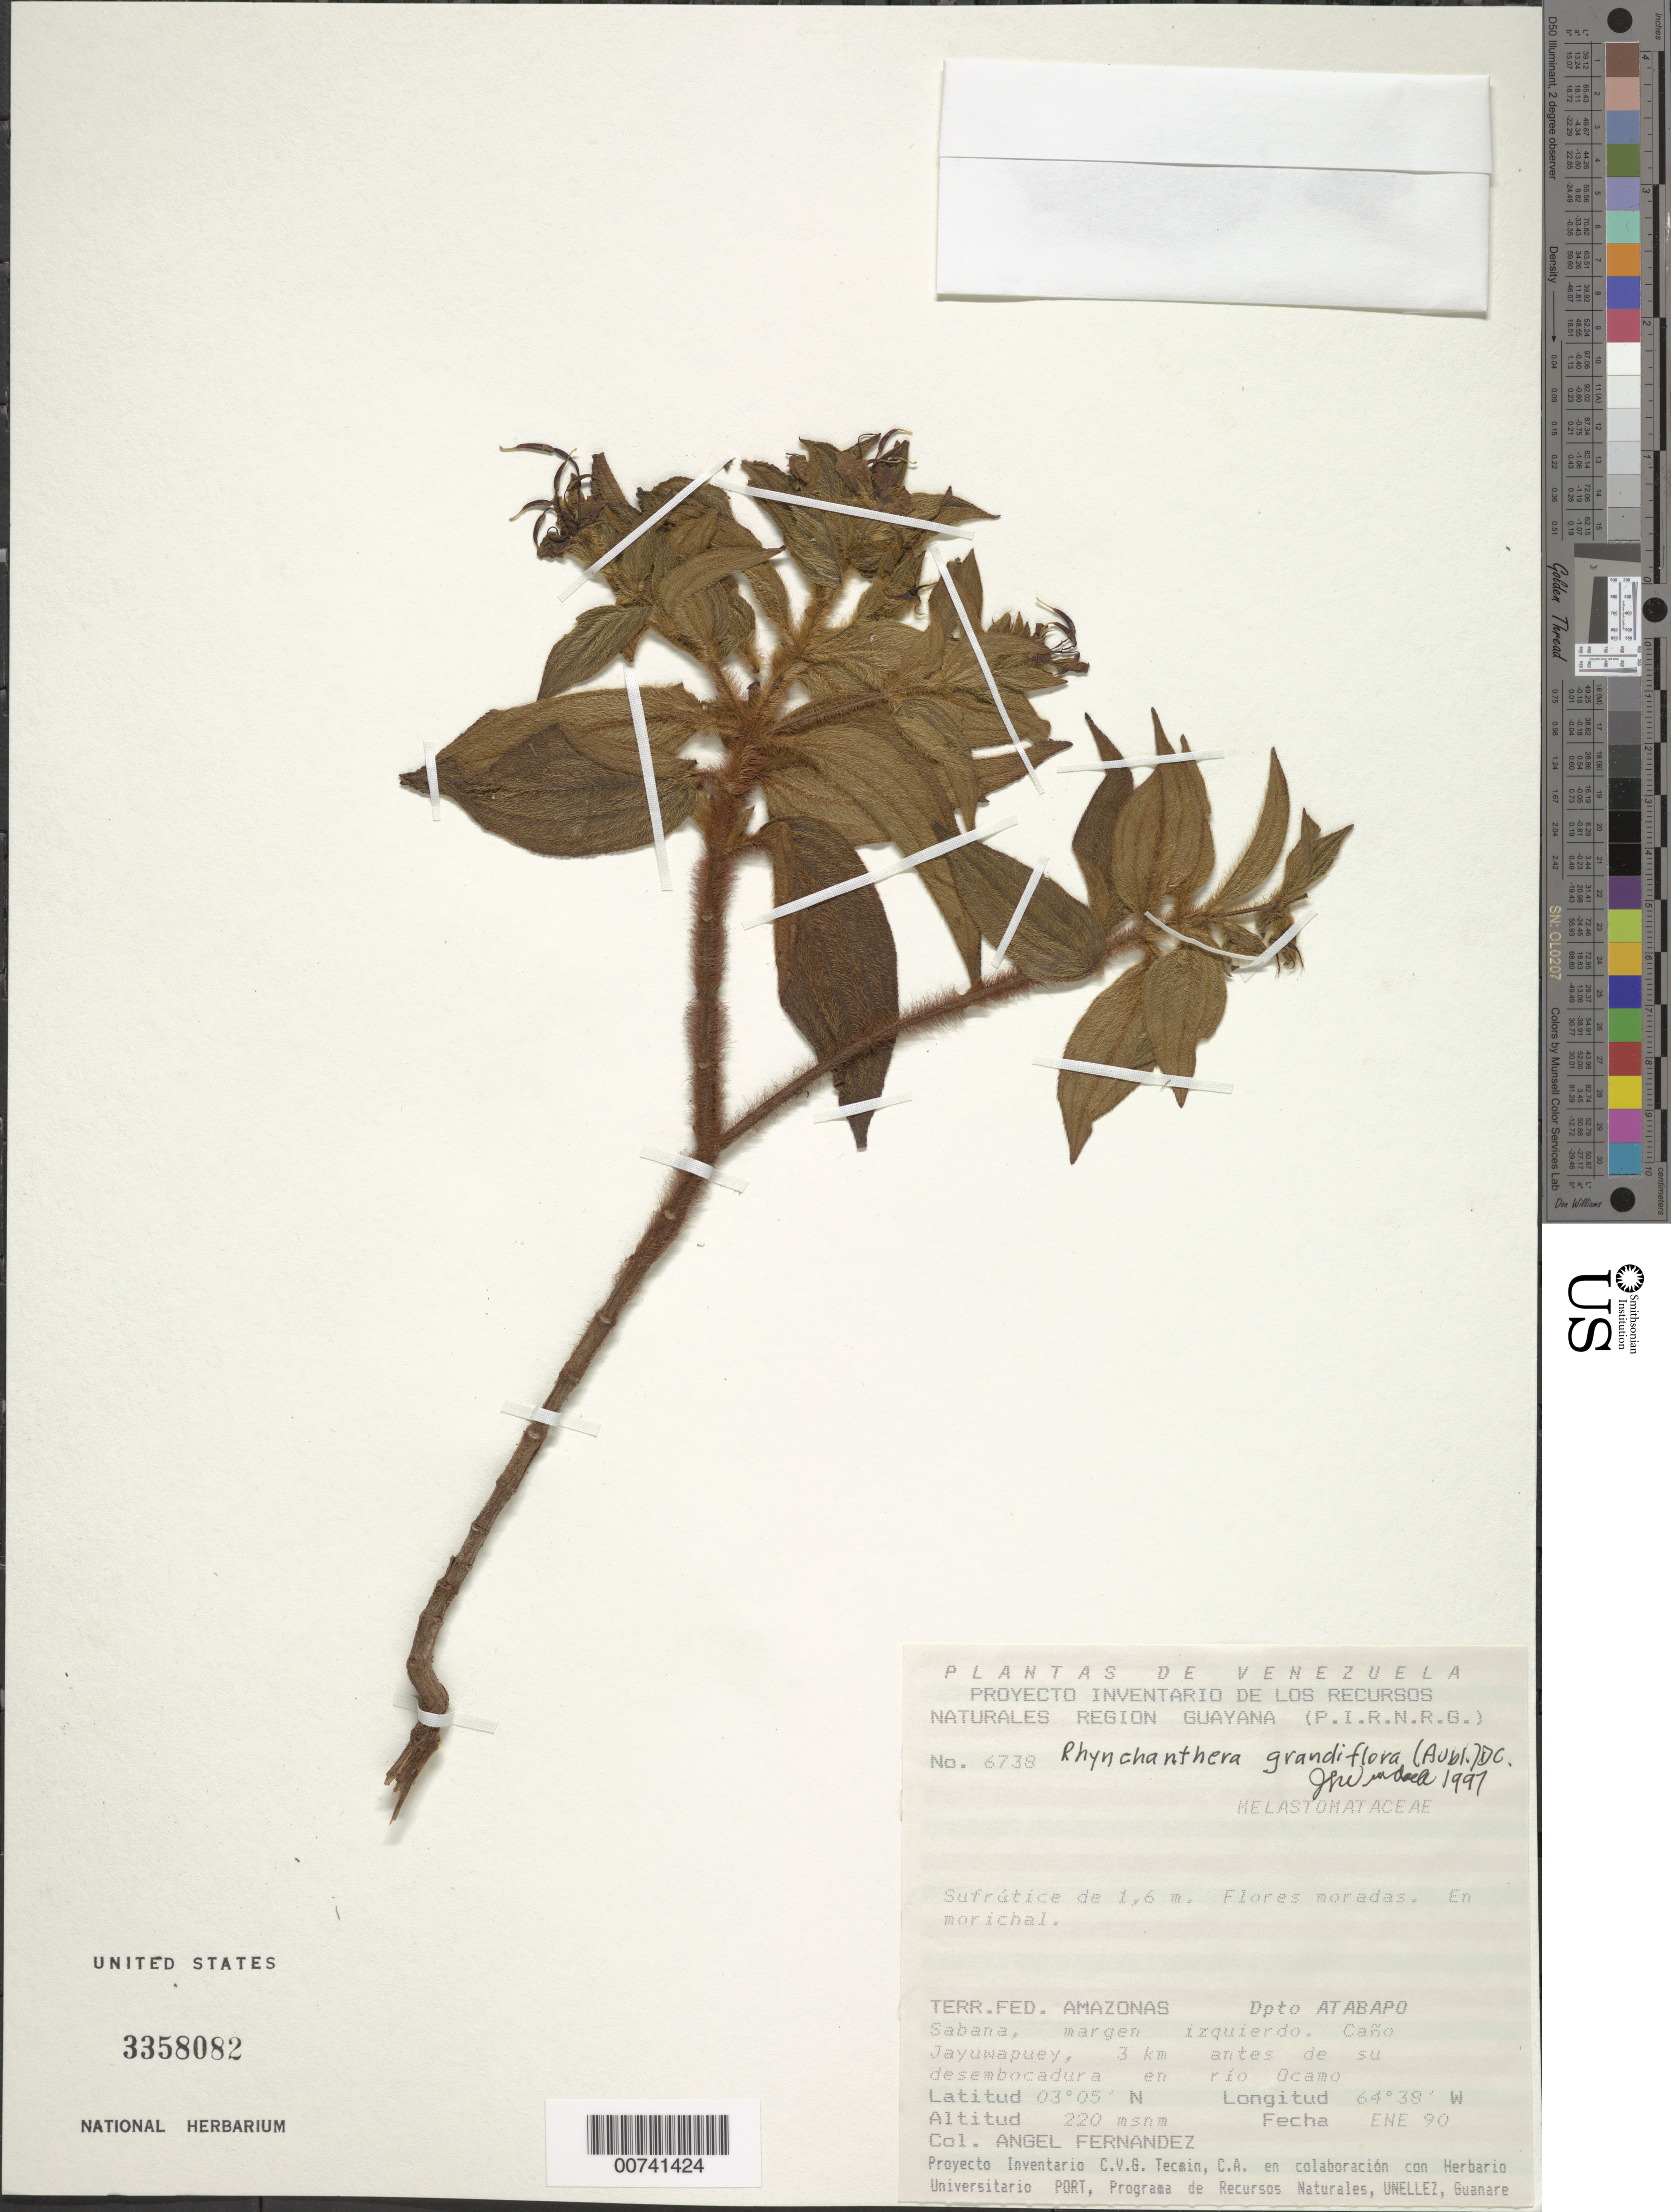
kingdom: Plantae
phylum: Tracheophyta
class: Magnoliopsida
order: Myrtales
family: Melastomataceae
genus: Rhynchanthera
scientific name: Rhynchanthera grandiflora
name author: (Aubl.) DC.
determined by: Wurdack, John J., (US), US (UNITED STATES)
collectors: A. Fernández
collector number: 6738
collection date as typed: Jan-90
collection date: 1990-01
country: Venezuela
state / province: Amazonas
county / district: Atabapo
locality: Caño Jayuwapuey, 3 km antes de su desembocadura en Río Ocamo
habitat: Morichal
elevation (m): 220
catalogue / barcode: US 3358082